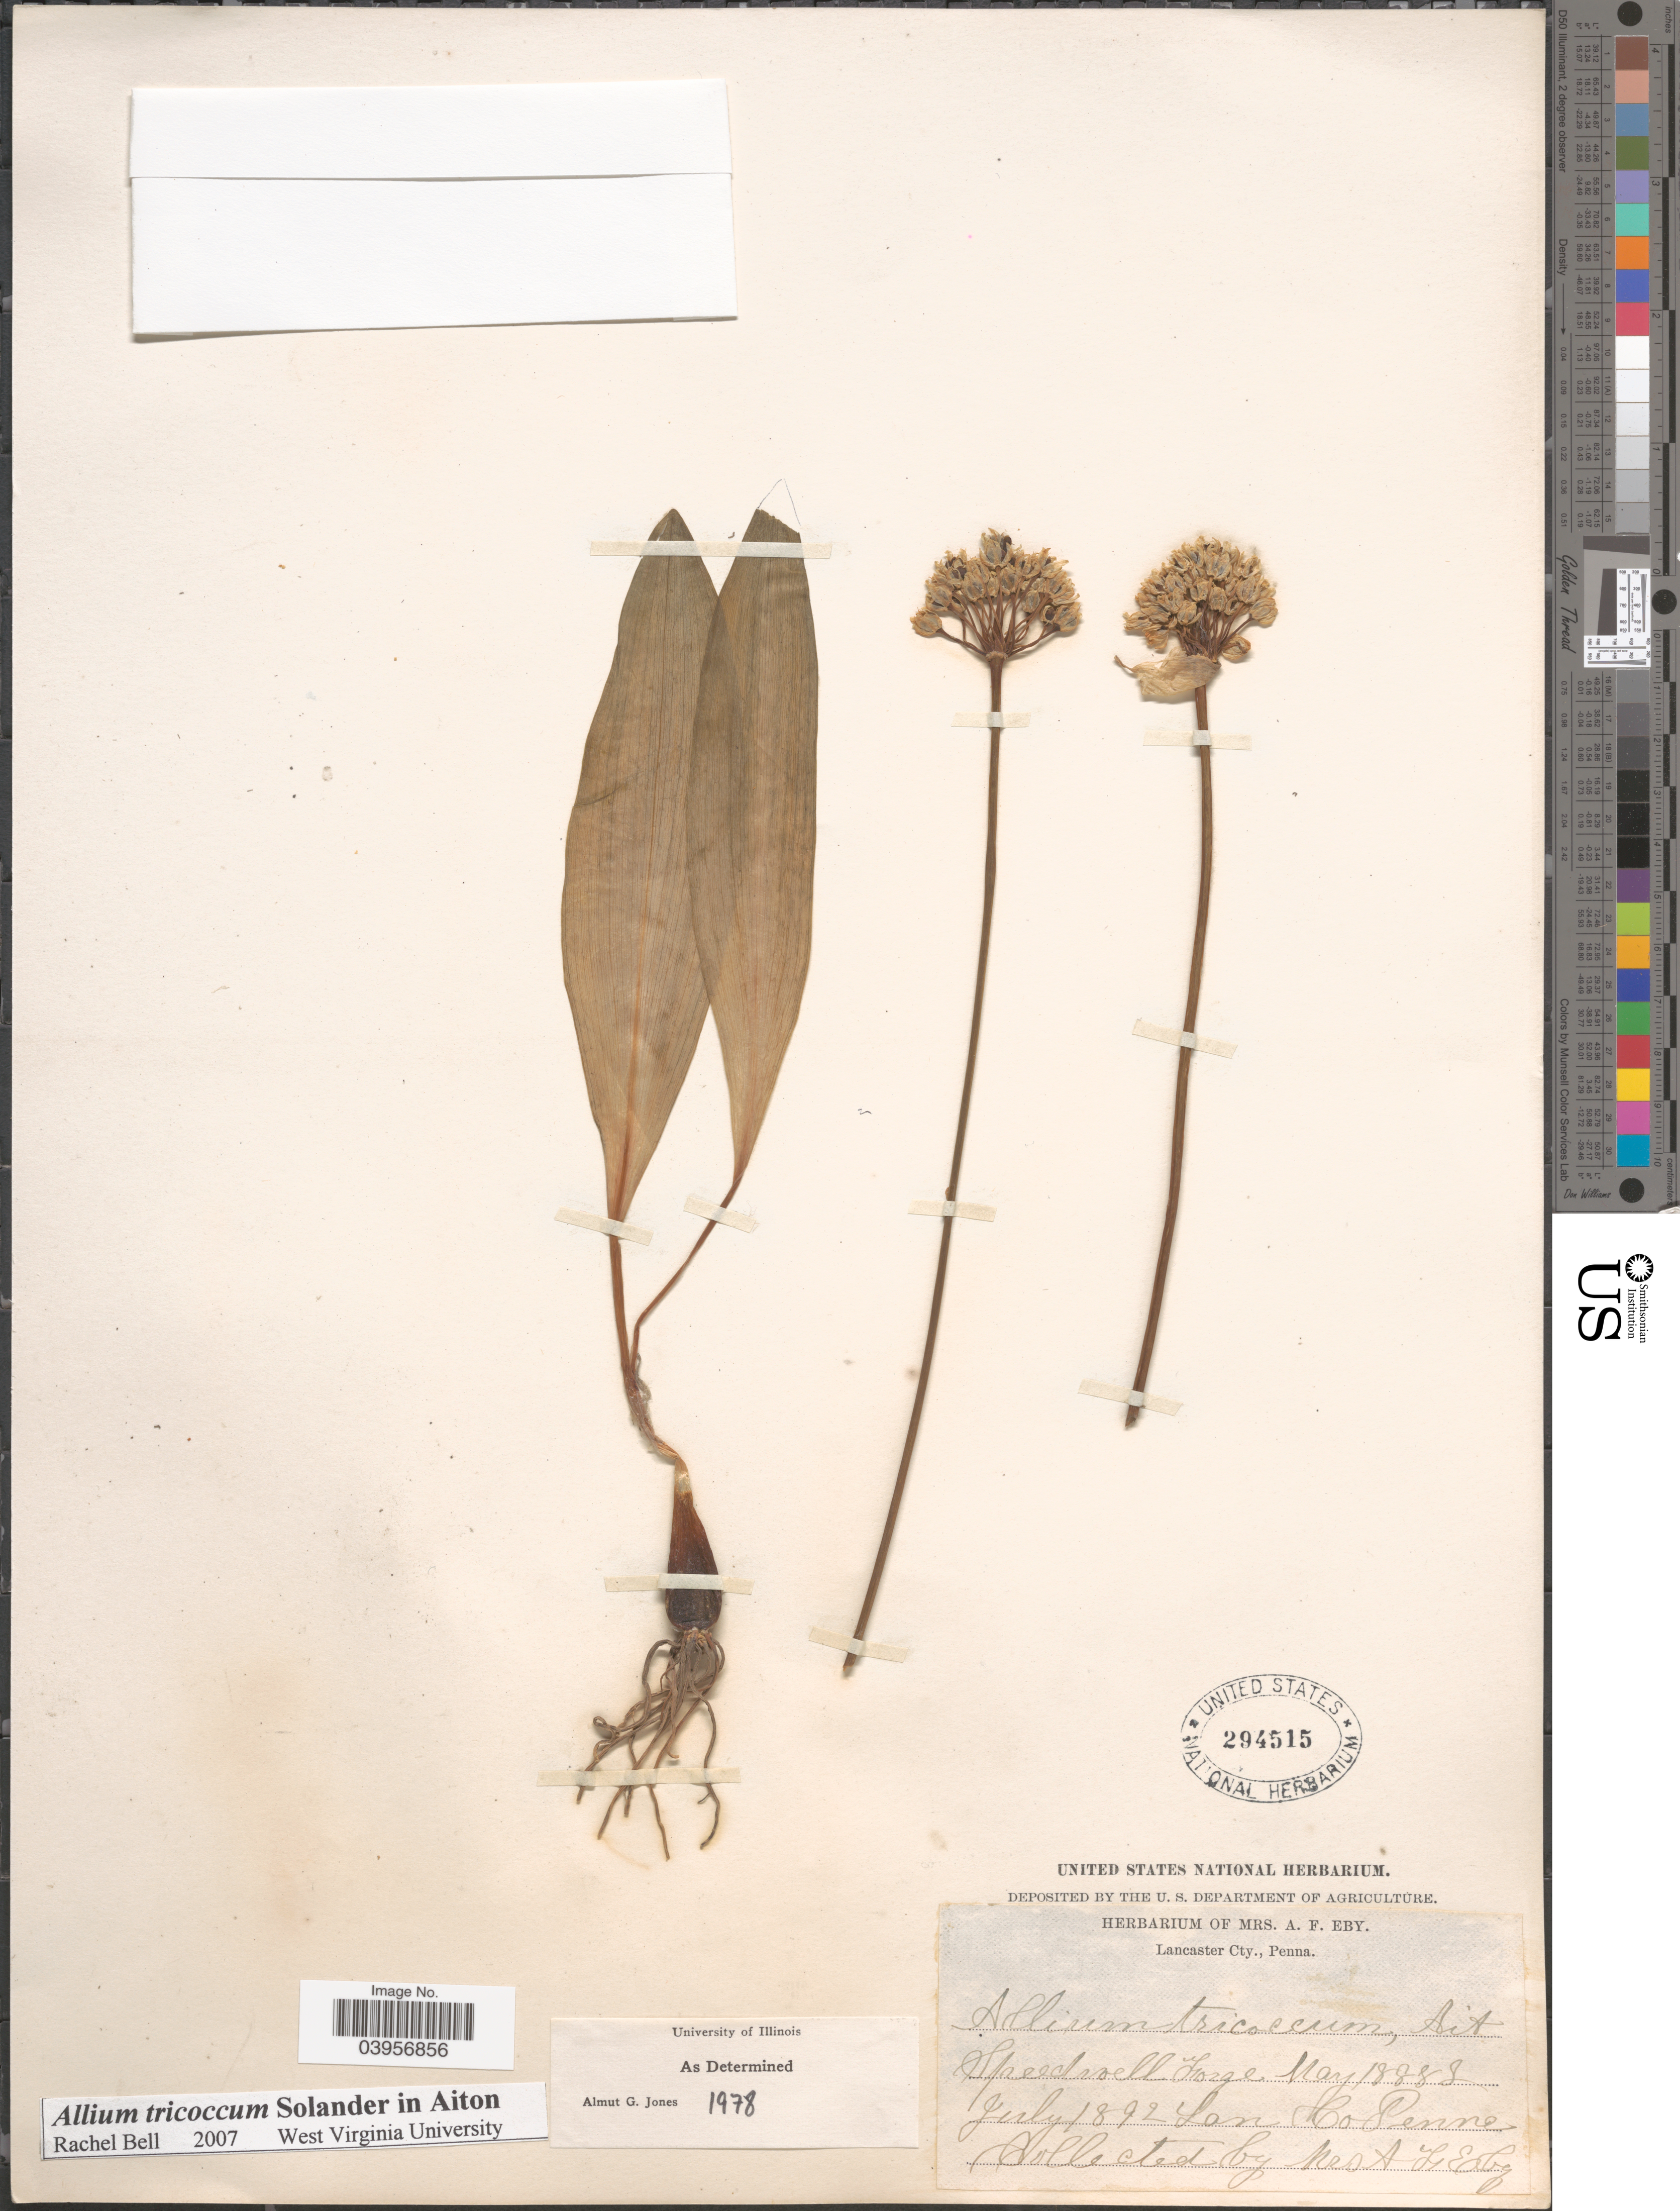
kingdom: Plantae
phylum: Tracheophyta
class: Liliopsida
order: Asparagales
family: Amaryllidaceae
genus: Allium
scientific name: Allium tricoccum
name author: Aiton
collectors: Mrs. A. F. Eby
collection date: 1888-05/1892-07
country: United States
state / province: Pennsylvania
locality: Speedwell Forge. Lan Co.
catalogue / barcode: US 294515